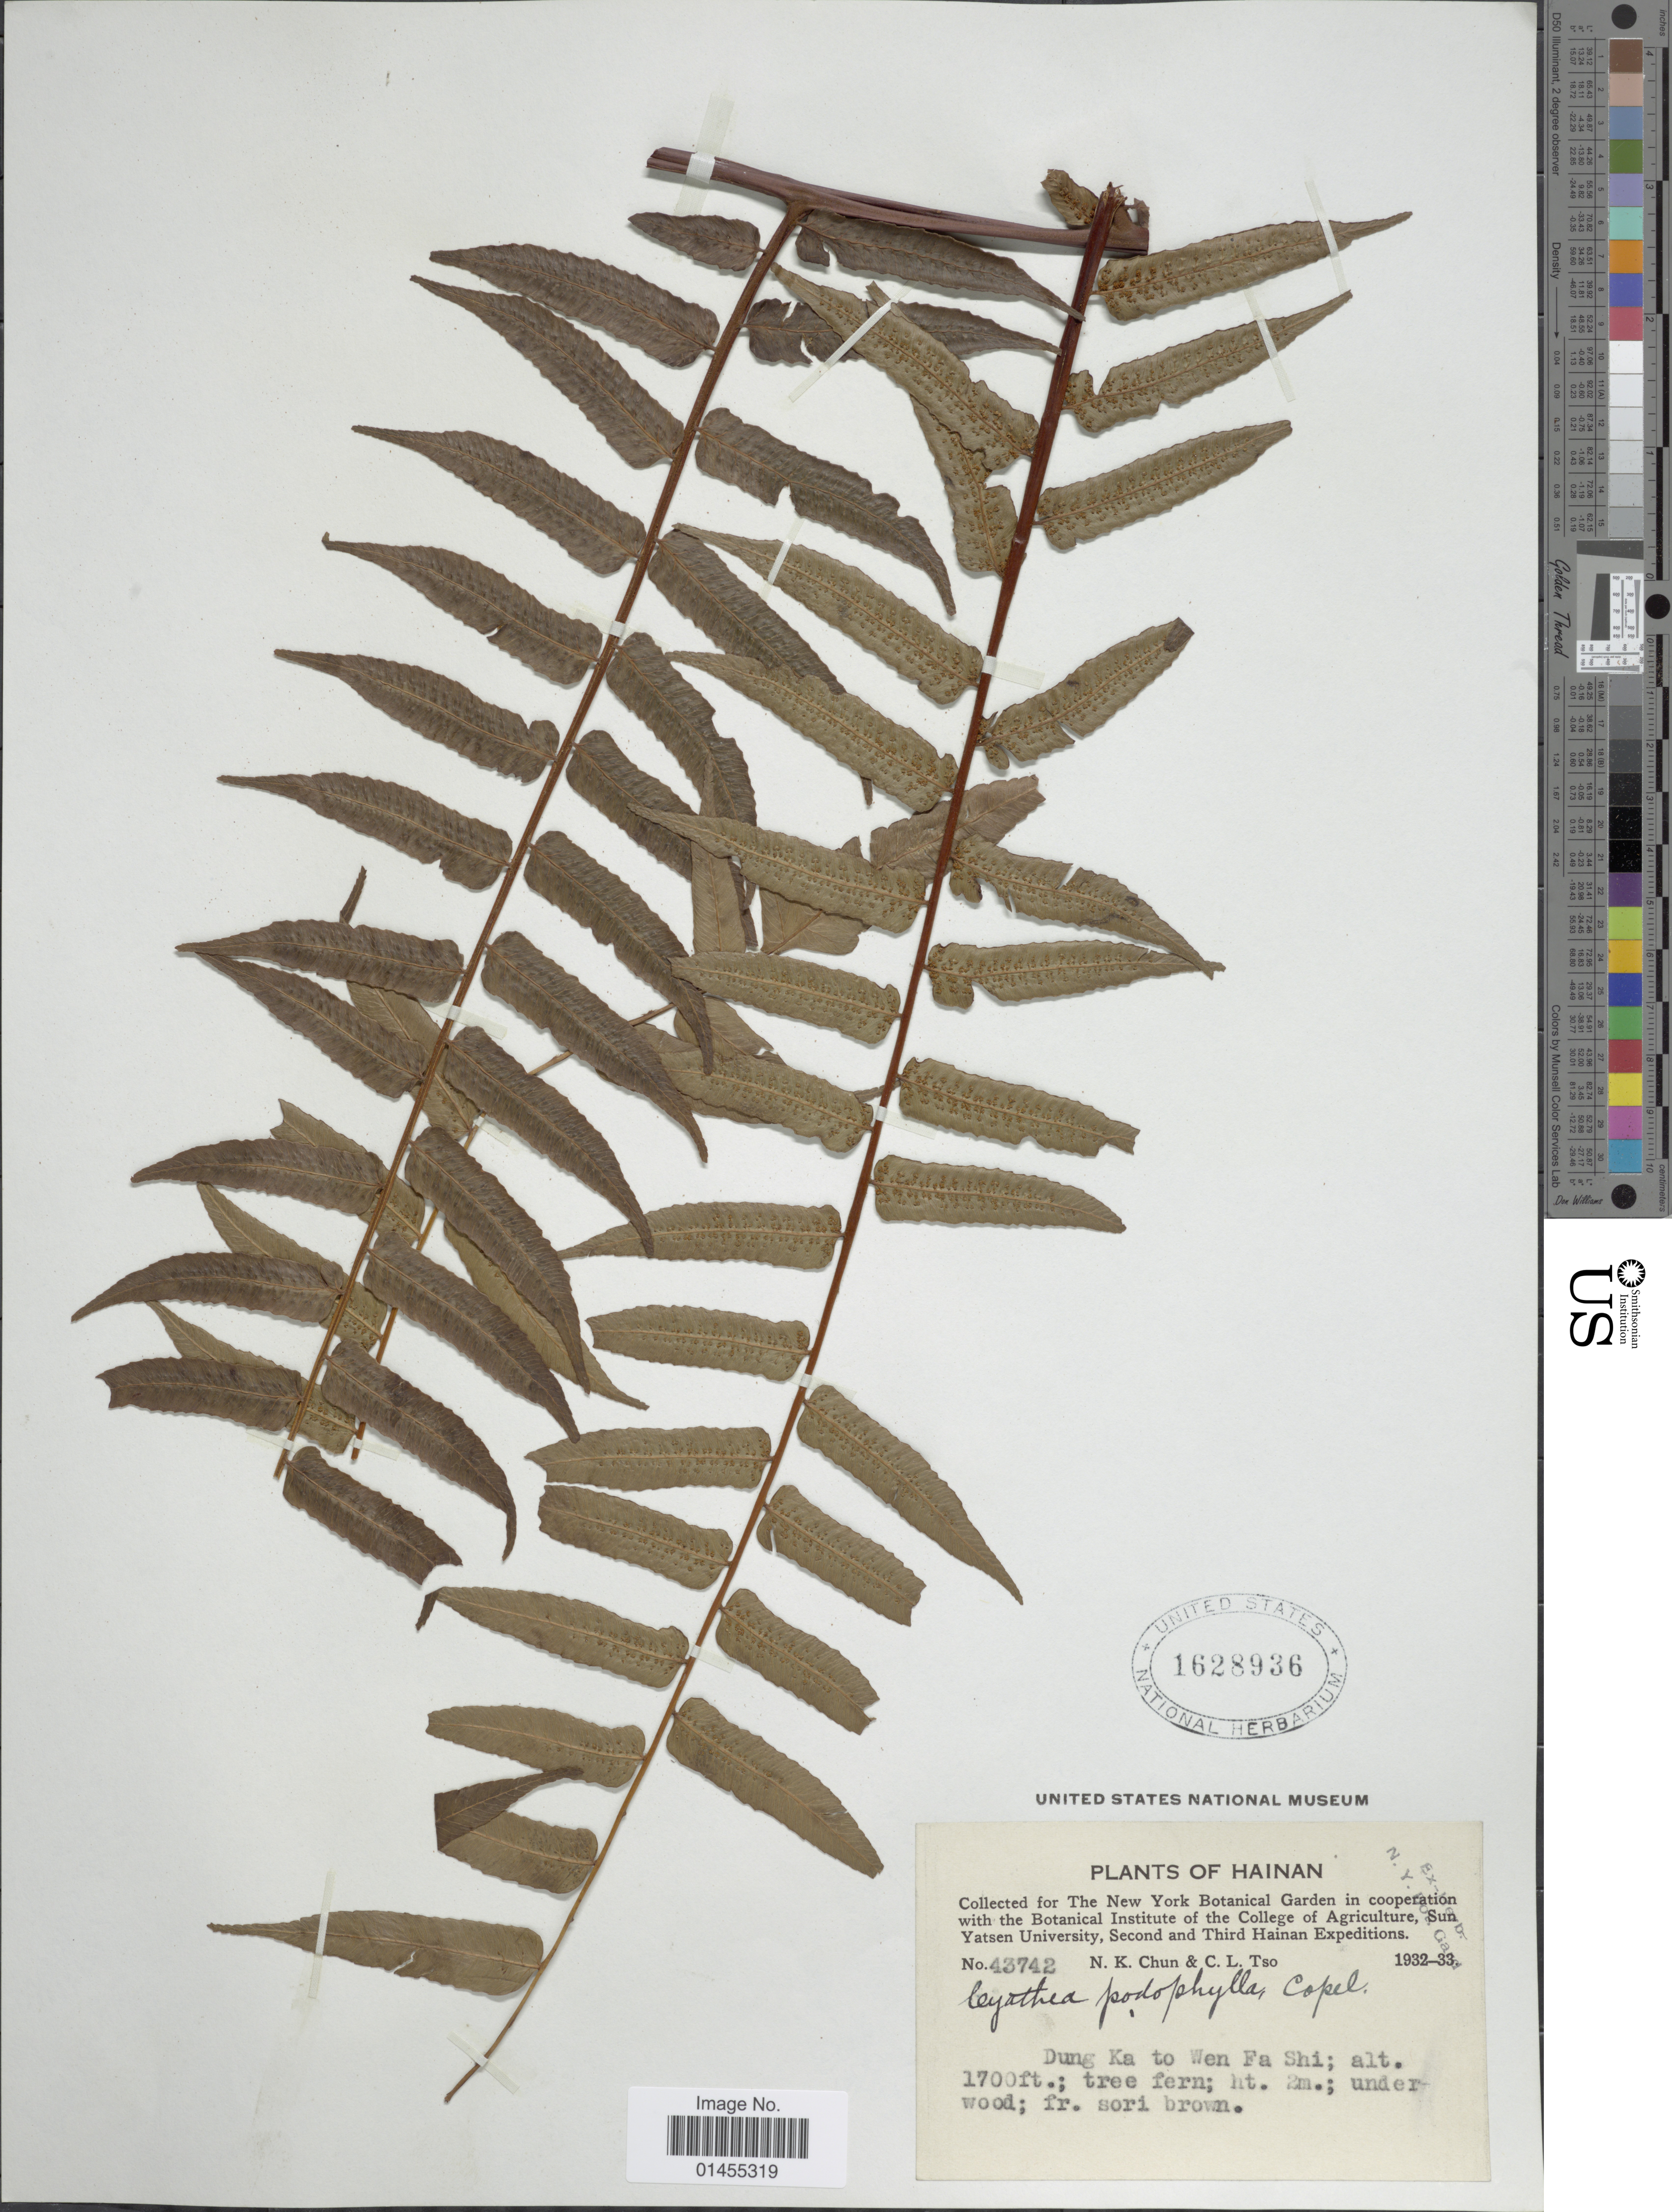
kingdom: Plantae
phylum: Tracheophyta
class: Polypodiopsida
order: Cyatheales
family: Cyatheaceae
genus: Alsophila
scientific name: Alsophila podophylla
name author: Hook.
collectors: N. K. Chun & C. Tso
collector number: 43742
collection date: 1932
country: China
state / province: Hainan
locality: Dung Ka to Wen Fa Shi.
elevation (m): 518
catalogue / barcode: US 1628936